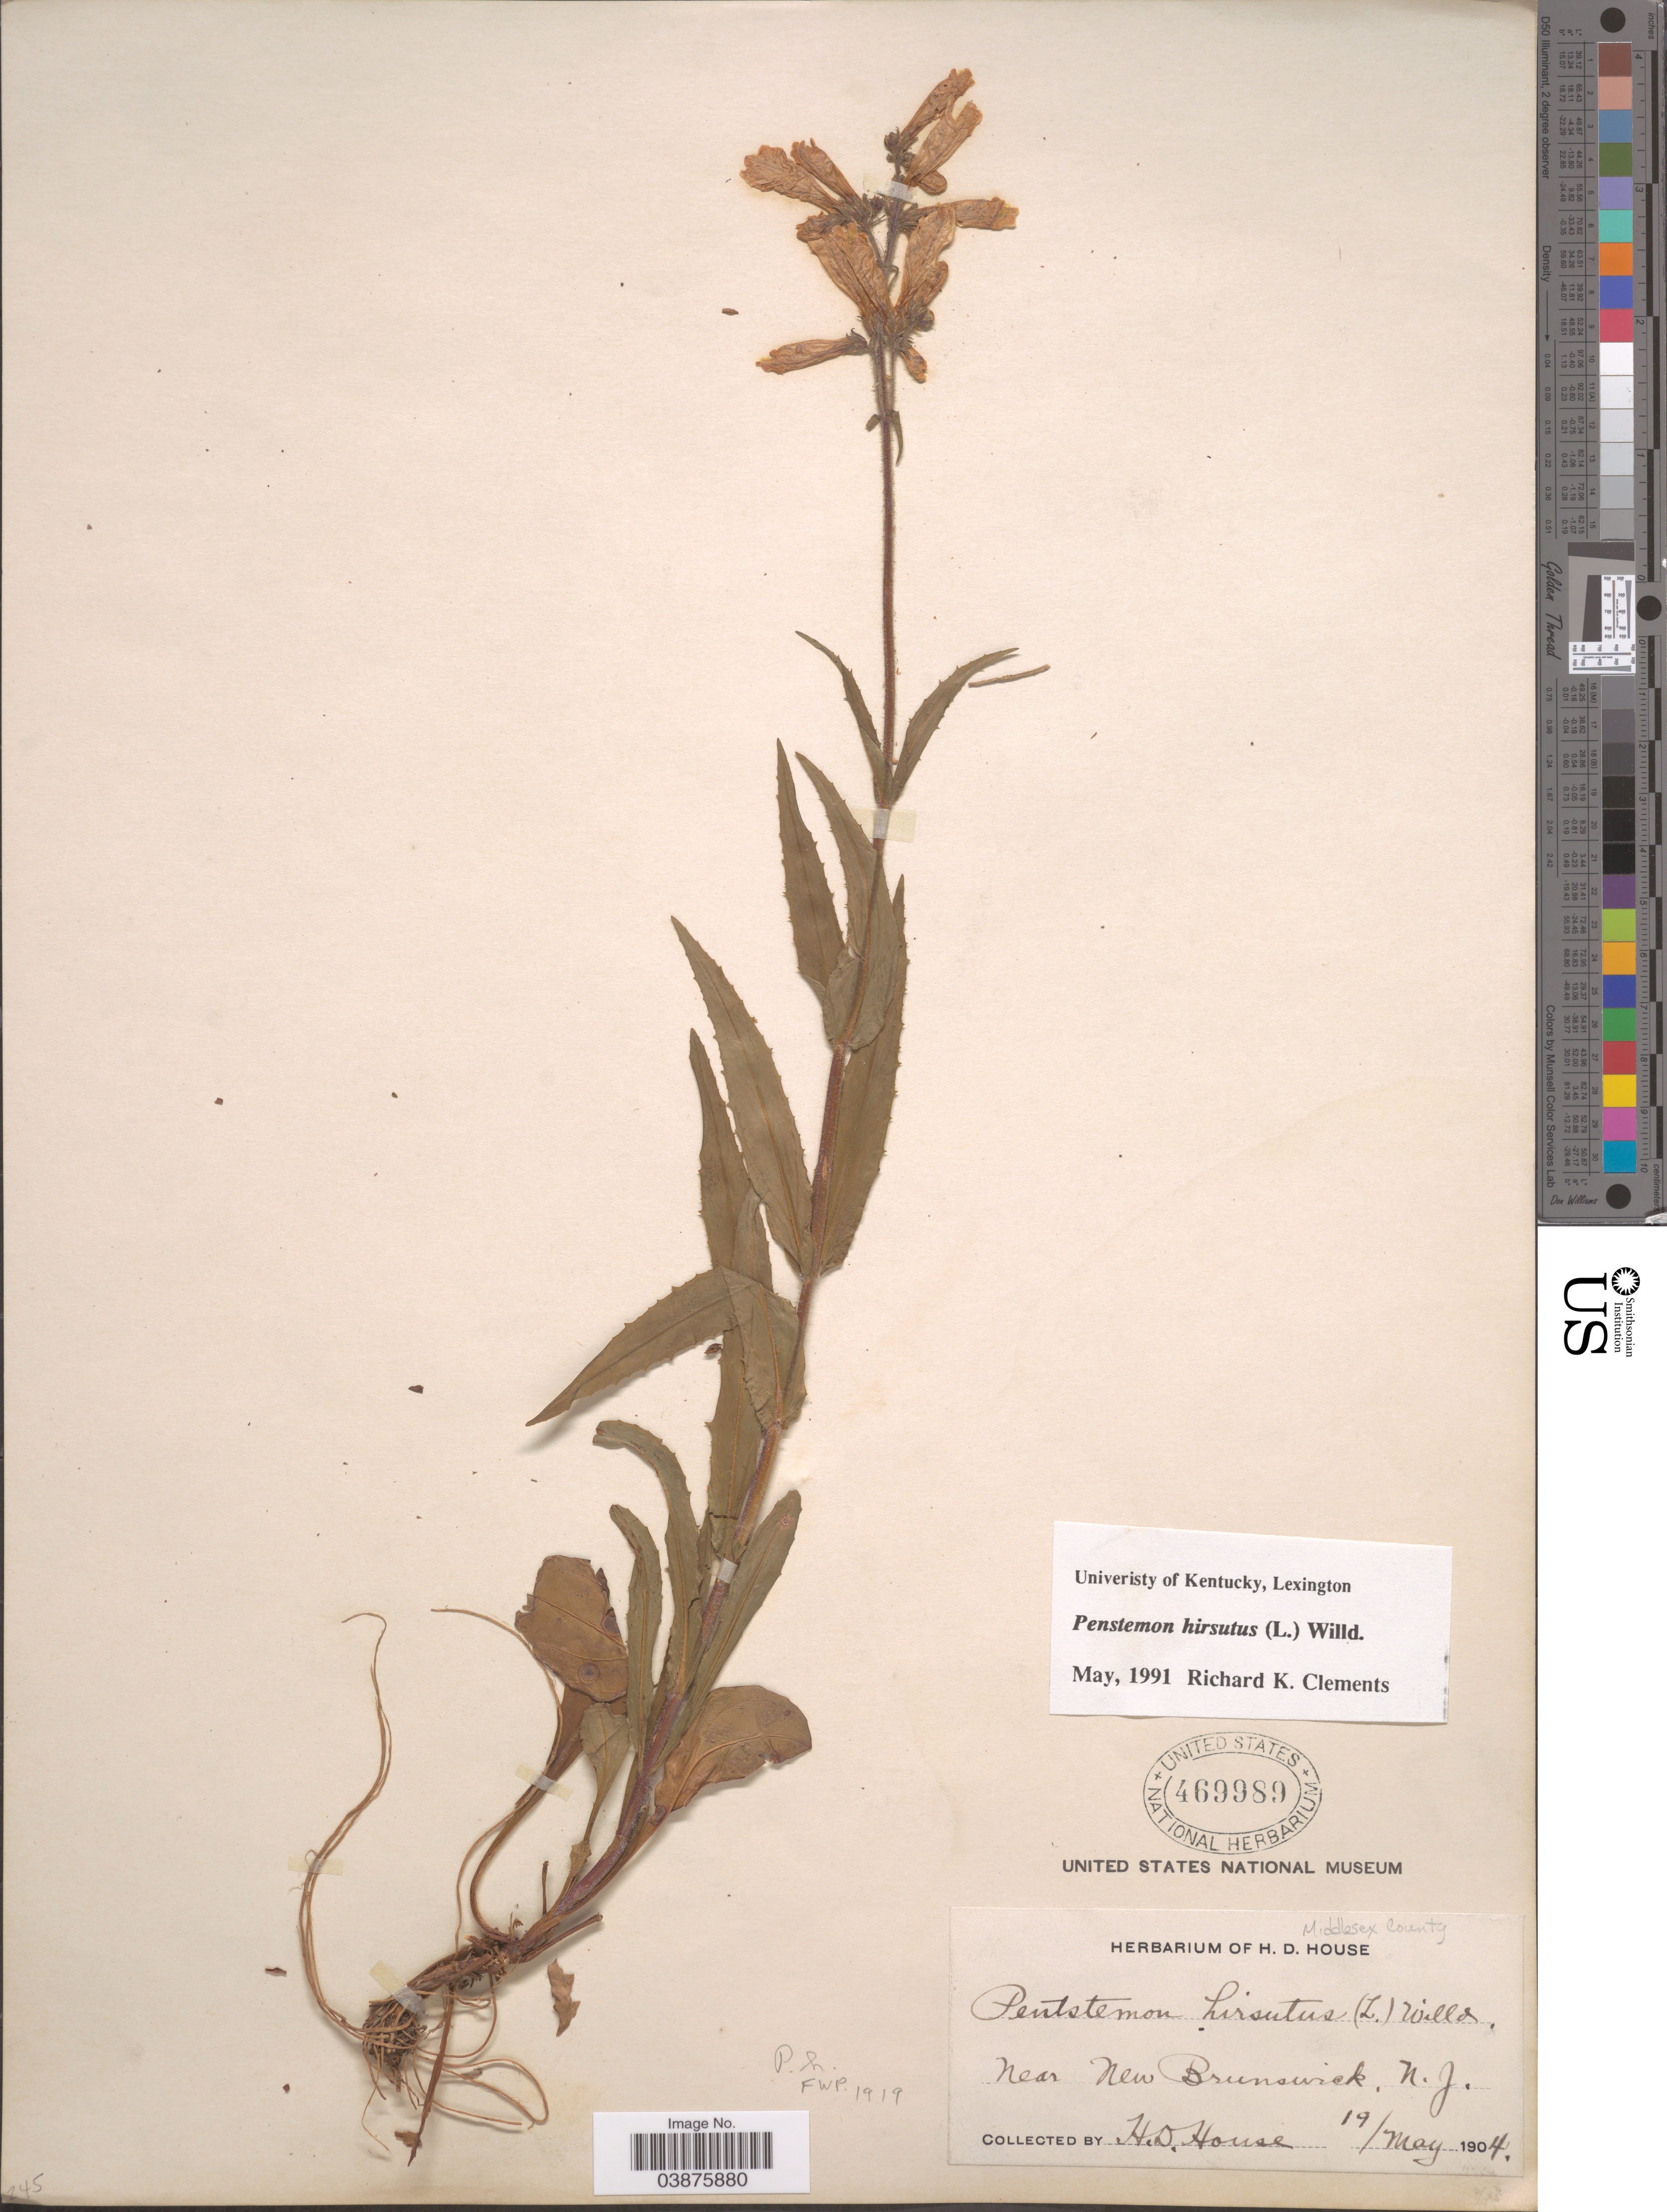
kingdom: Plantae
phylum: Tracheophyta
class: Magnoliopsida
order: Lamiales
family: Plantaginaceae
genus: Penstemon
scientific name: Penstemon hirsutus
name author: (L.) Willd.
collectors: H. D. House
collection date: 1904-05-19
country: United States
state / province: New Jersey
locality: Middlesex County. Near New Brunswick.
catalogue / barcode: US 469989